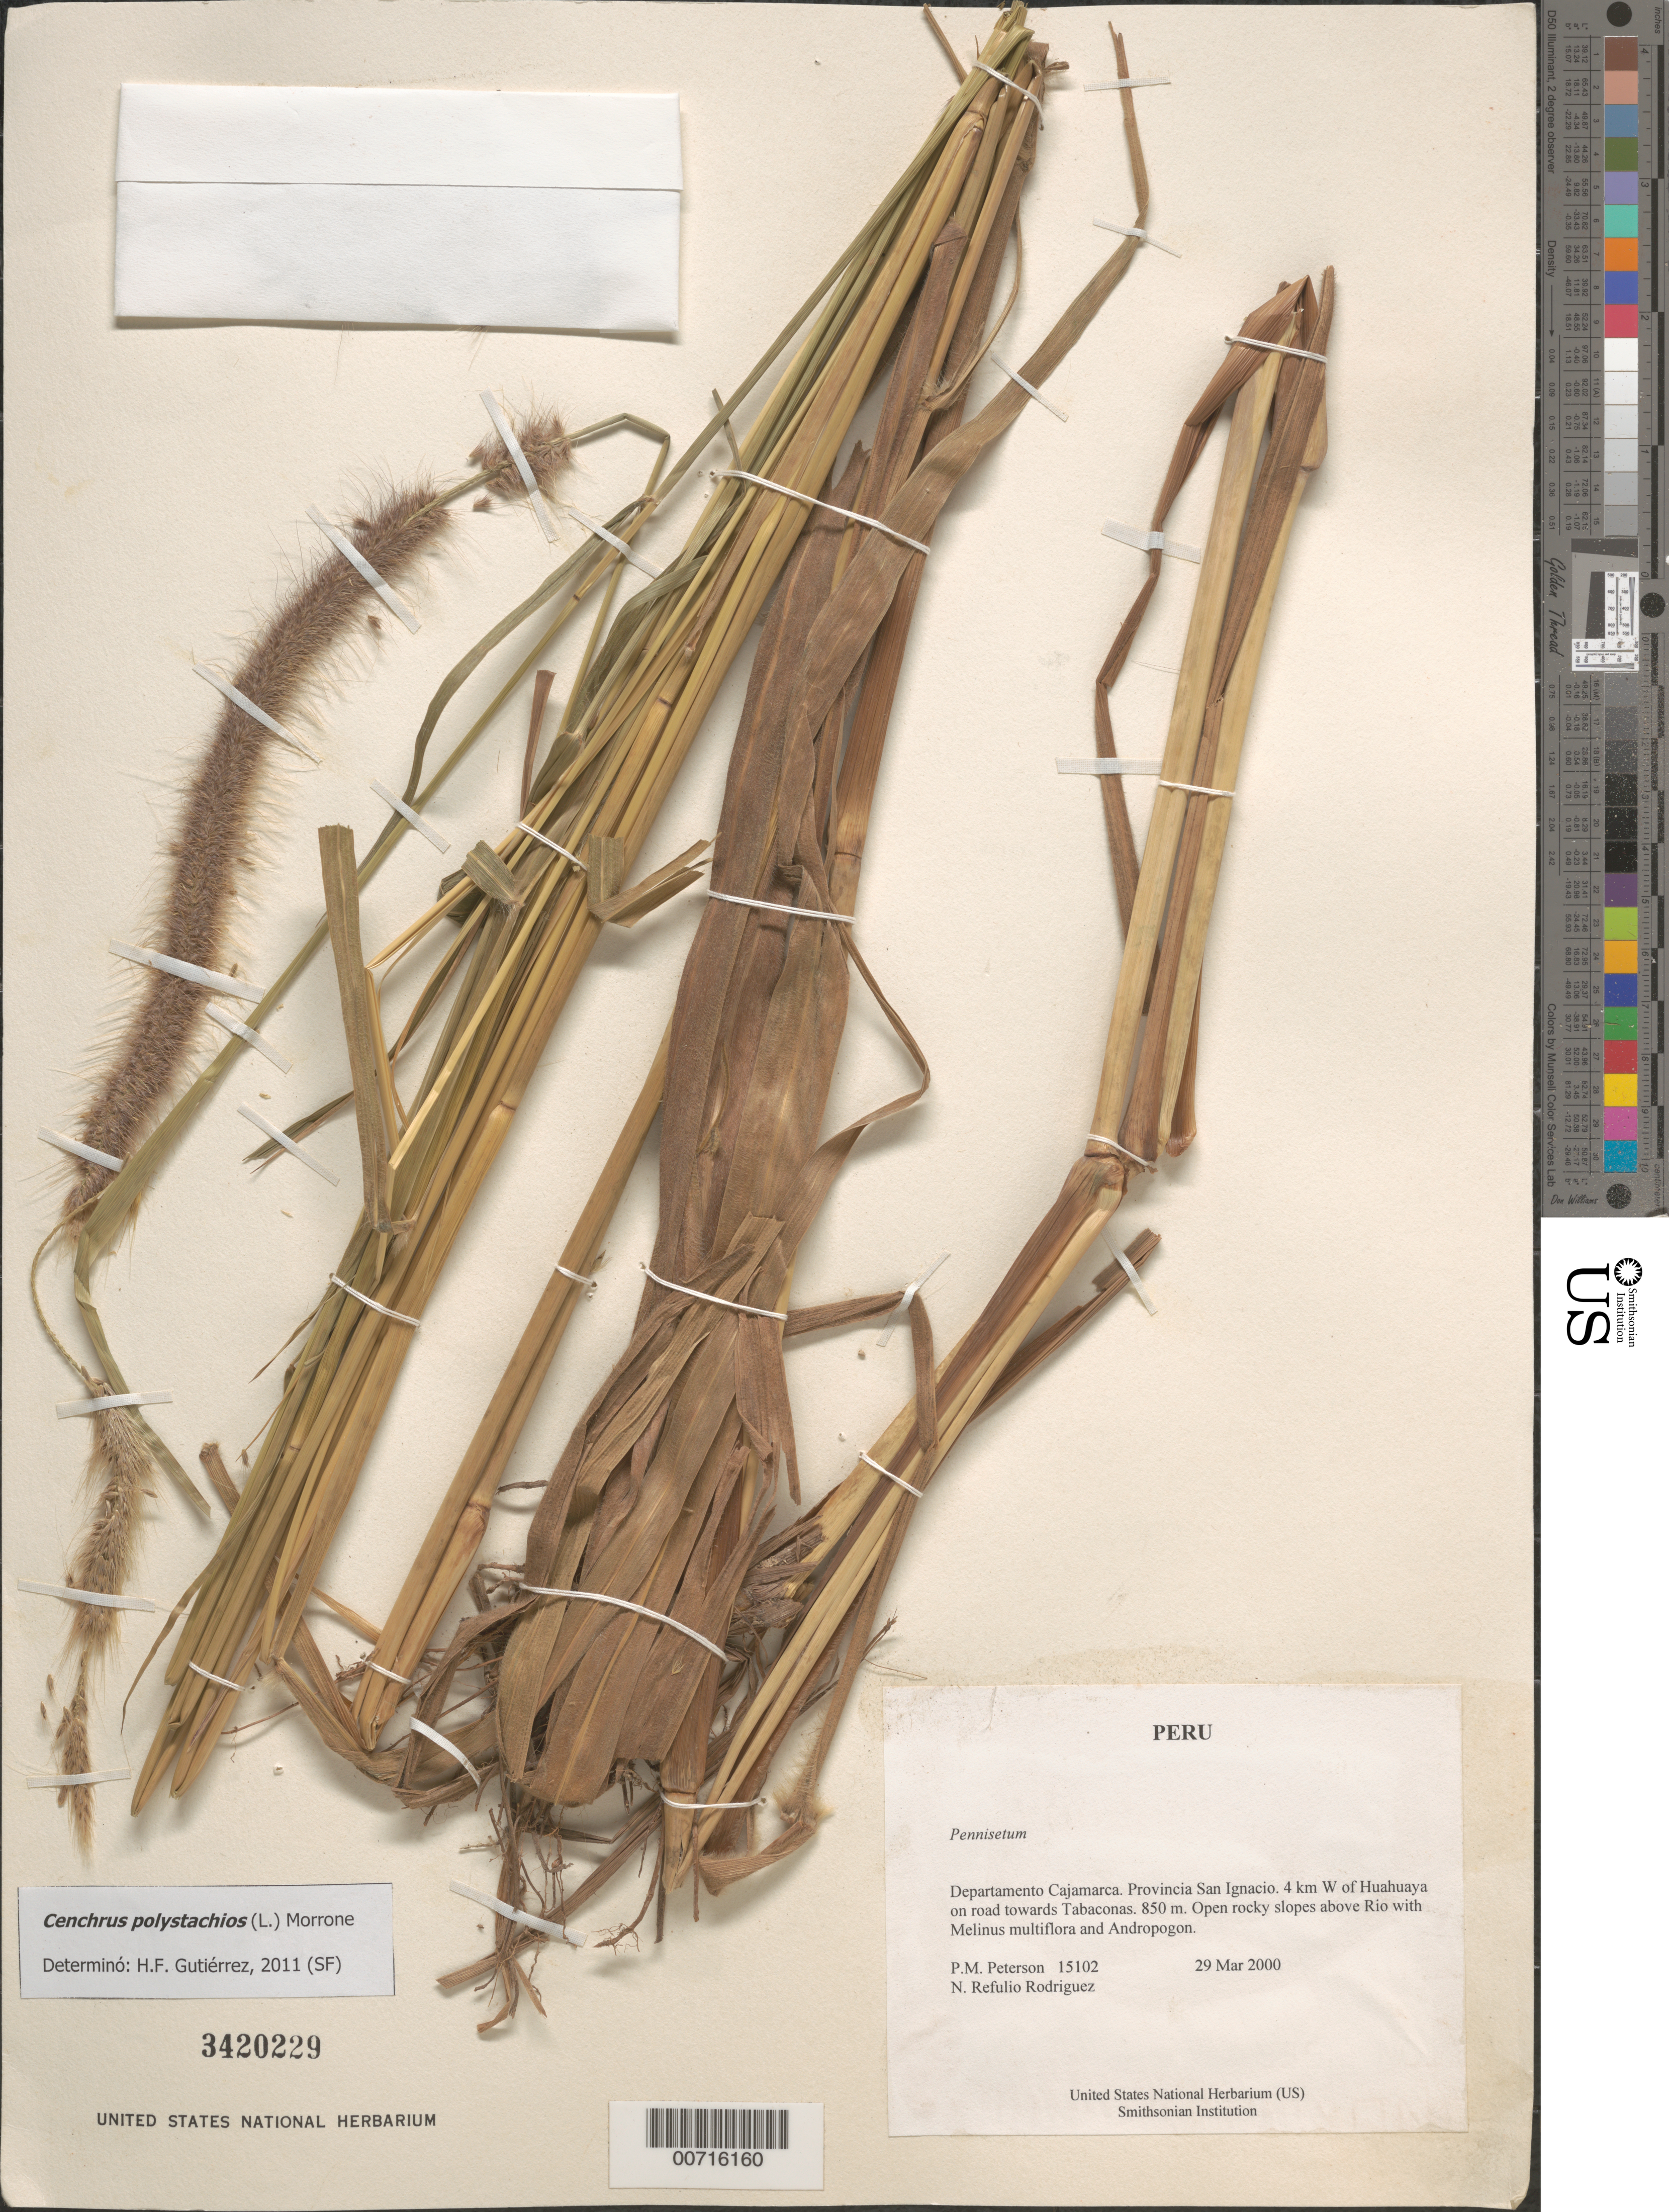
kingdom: Plantae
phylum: Tracheophyta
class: Liliopsida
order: Poales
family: Poaceae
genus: Cenchrus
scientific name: Cenchrus polystachios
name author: (L.) Morrone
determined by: Gutiérrez, H. F.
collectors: P. M. Peterson & N. Refulio-Rodríguez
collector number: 15102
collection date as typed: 29 Mar 2000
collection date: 2000-03-29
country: Peru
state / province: Cajamarca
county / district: San Ignacio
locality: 4 km W of Huahuaya on road towards Tabaconas.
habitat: Open rocky slopes above Rio with Melinus multiflora and Andropogon.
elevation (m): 850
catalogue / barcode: US 3420229